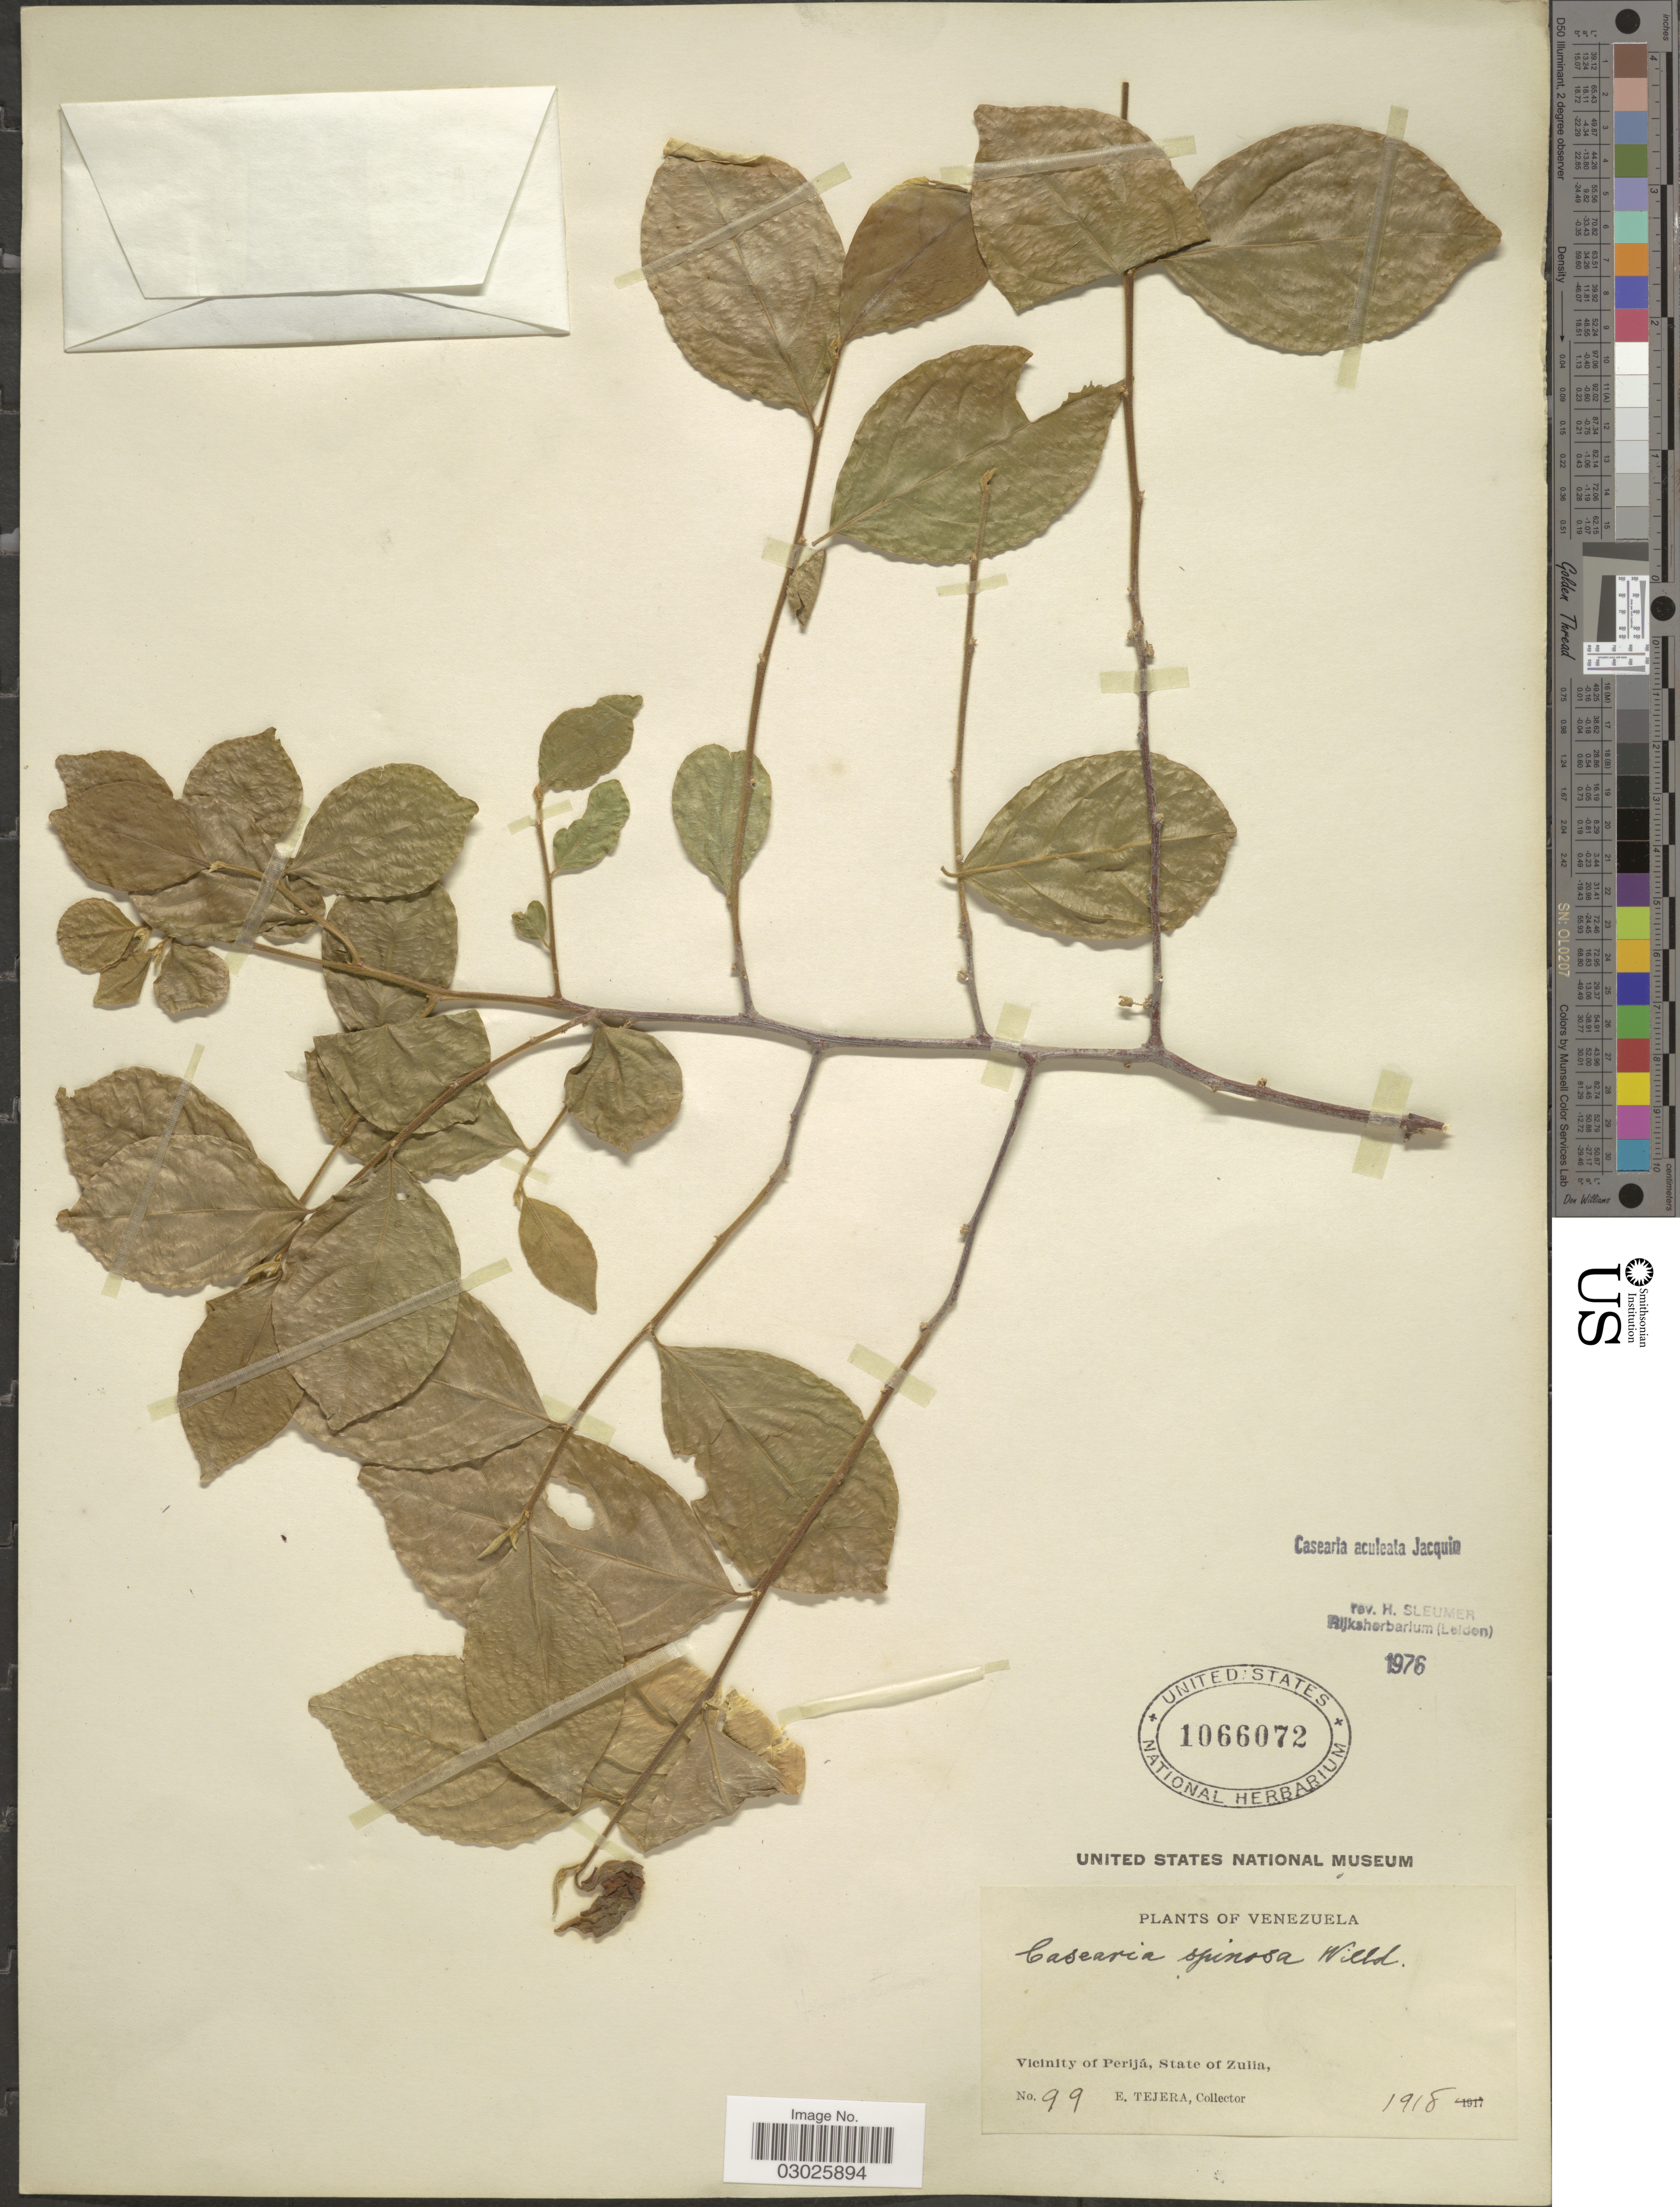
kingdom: Plantae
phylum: Tracheophyta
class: Magnoliopsida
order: Malpighiales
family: Salicaceae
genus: Casearia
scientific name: Casearia aculeata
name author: Jacq.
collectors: E. Tejera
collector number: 99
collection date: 1918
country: Venezuela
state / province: Zulia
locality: Vicinity of Perijá.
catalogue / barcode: US 1066072